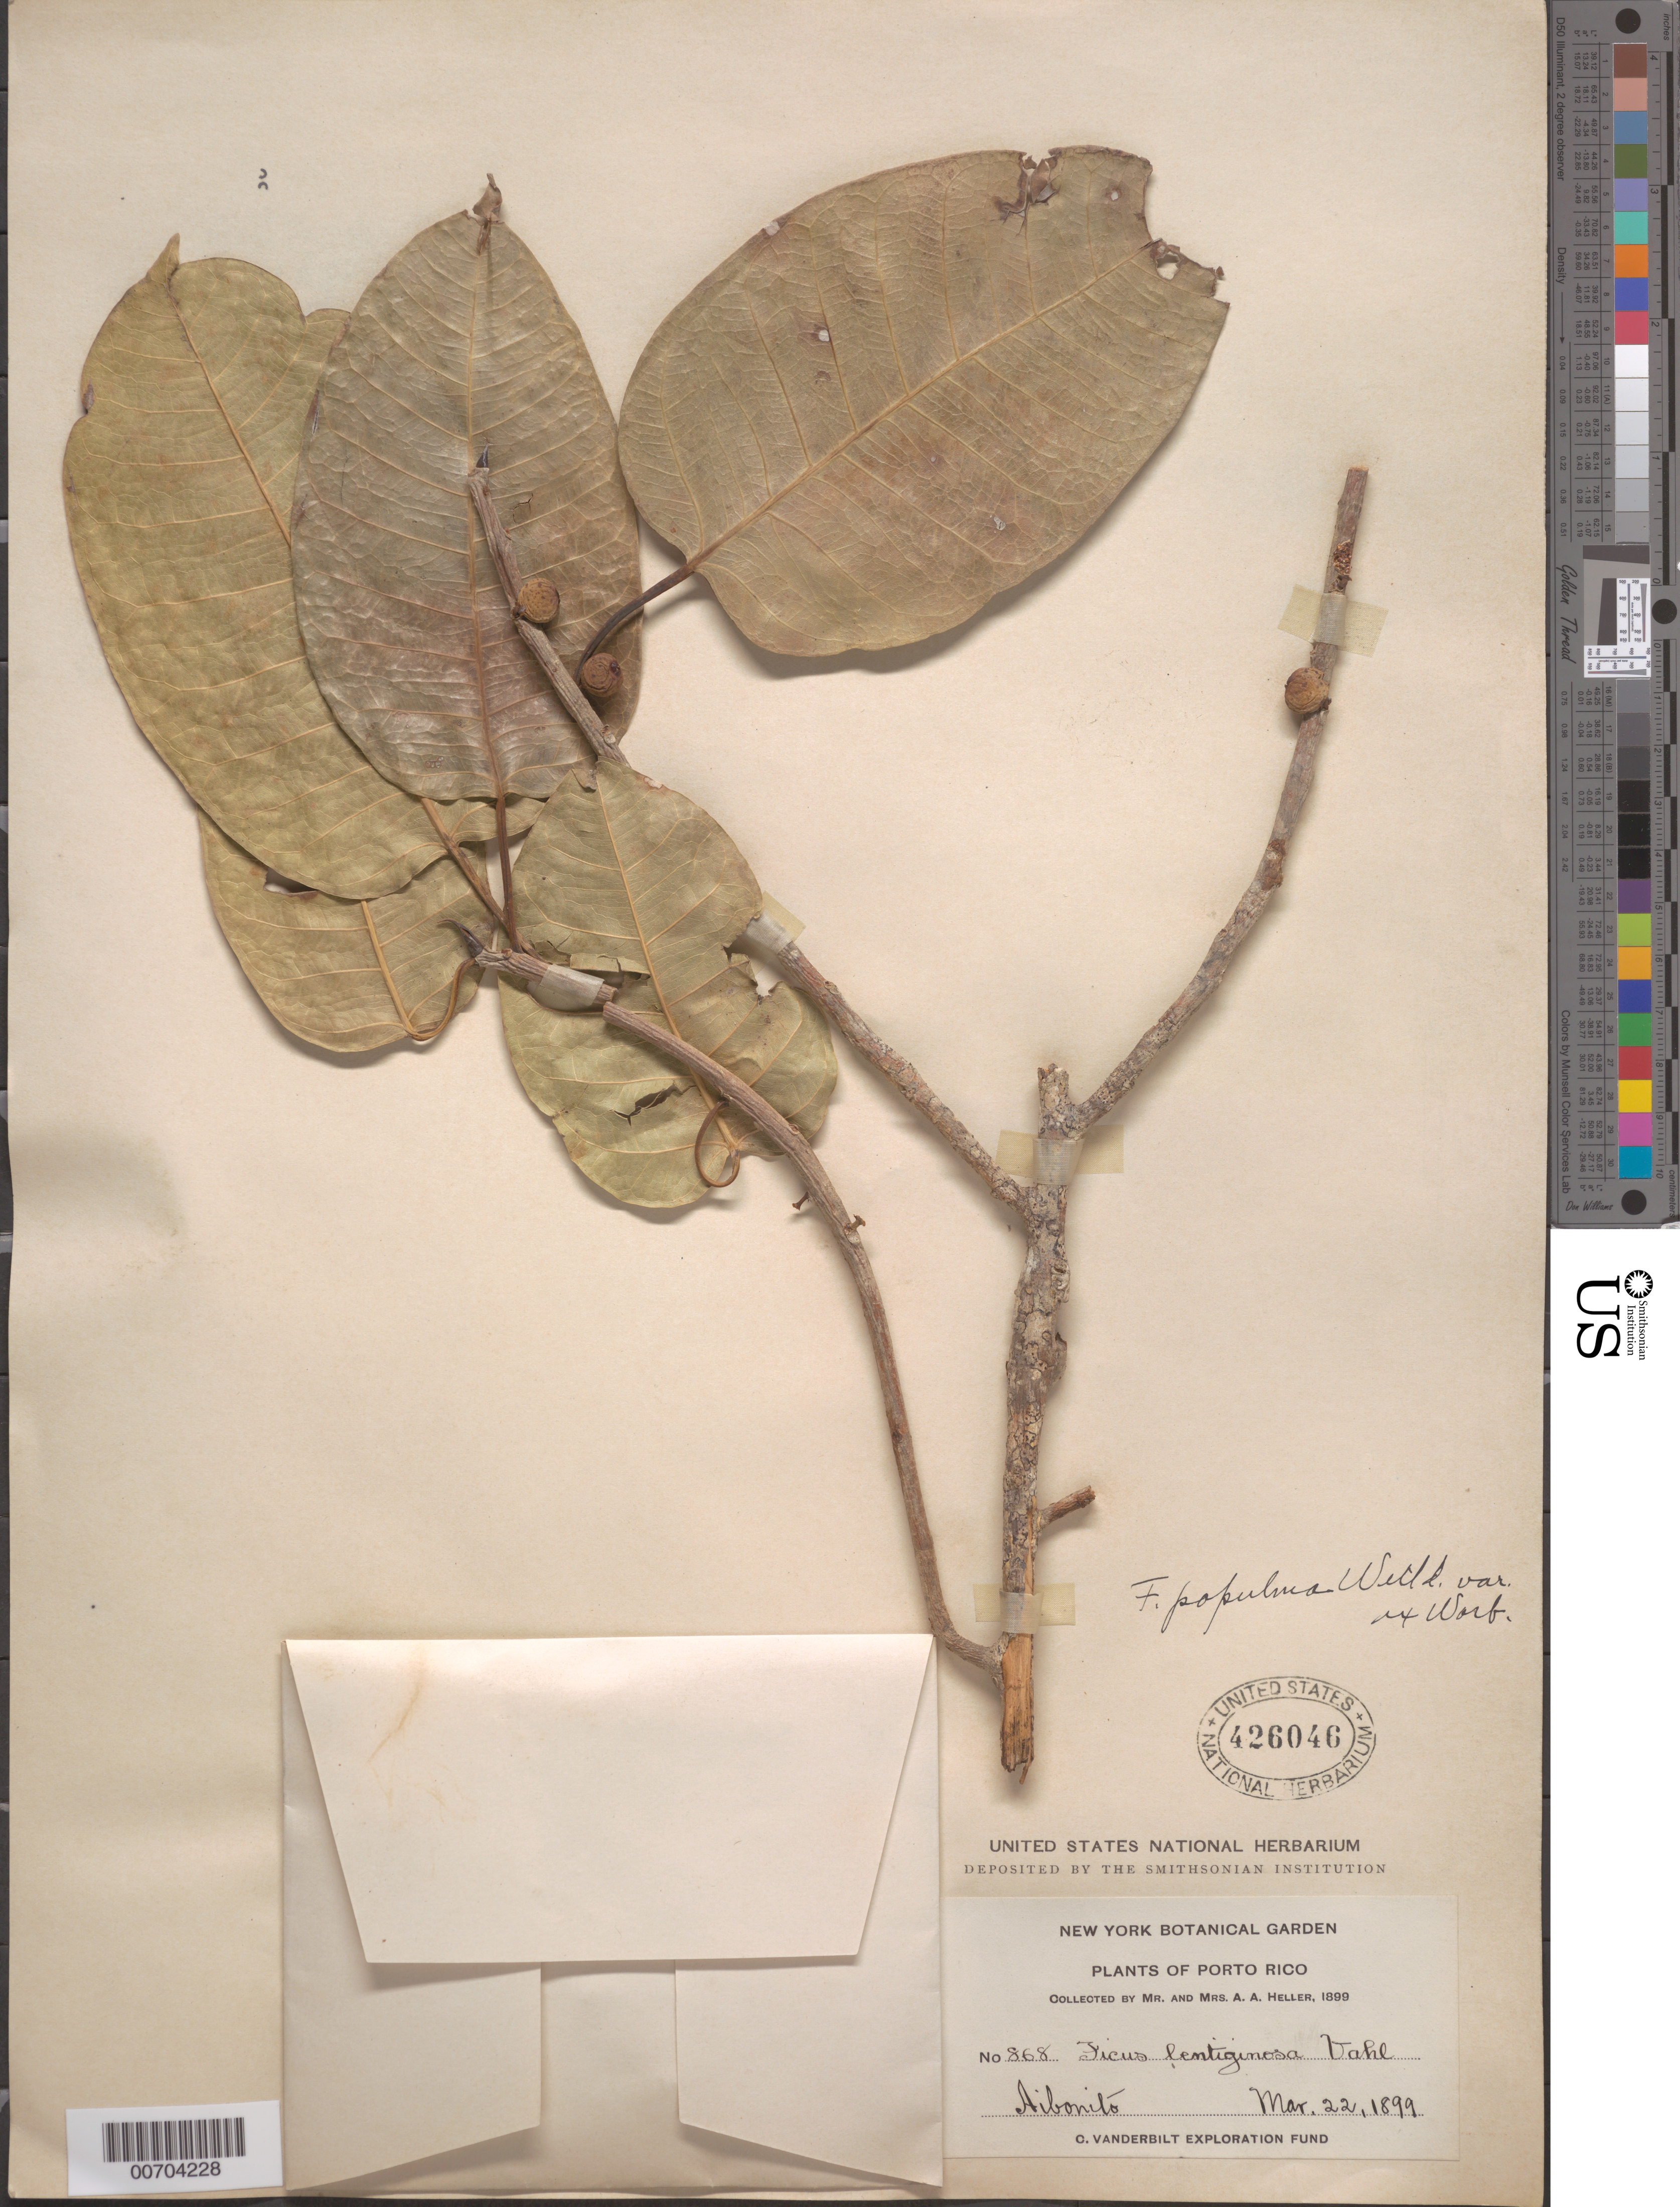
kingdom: Plantae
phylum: Tracheophyta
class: Magnoliopsida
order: Rosales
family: Moraceae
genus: Ficus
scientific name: Ficus populnea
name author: Willd.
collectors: A. A. Heller & -- Heller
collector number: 868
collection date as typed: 22 Mar 1899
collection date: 1899-03-22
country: Puerto Rico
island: Greater Antilles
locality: Aibonito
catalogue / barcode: US 426046